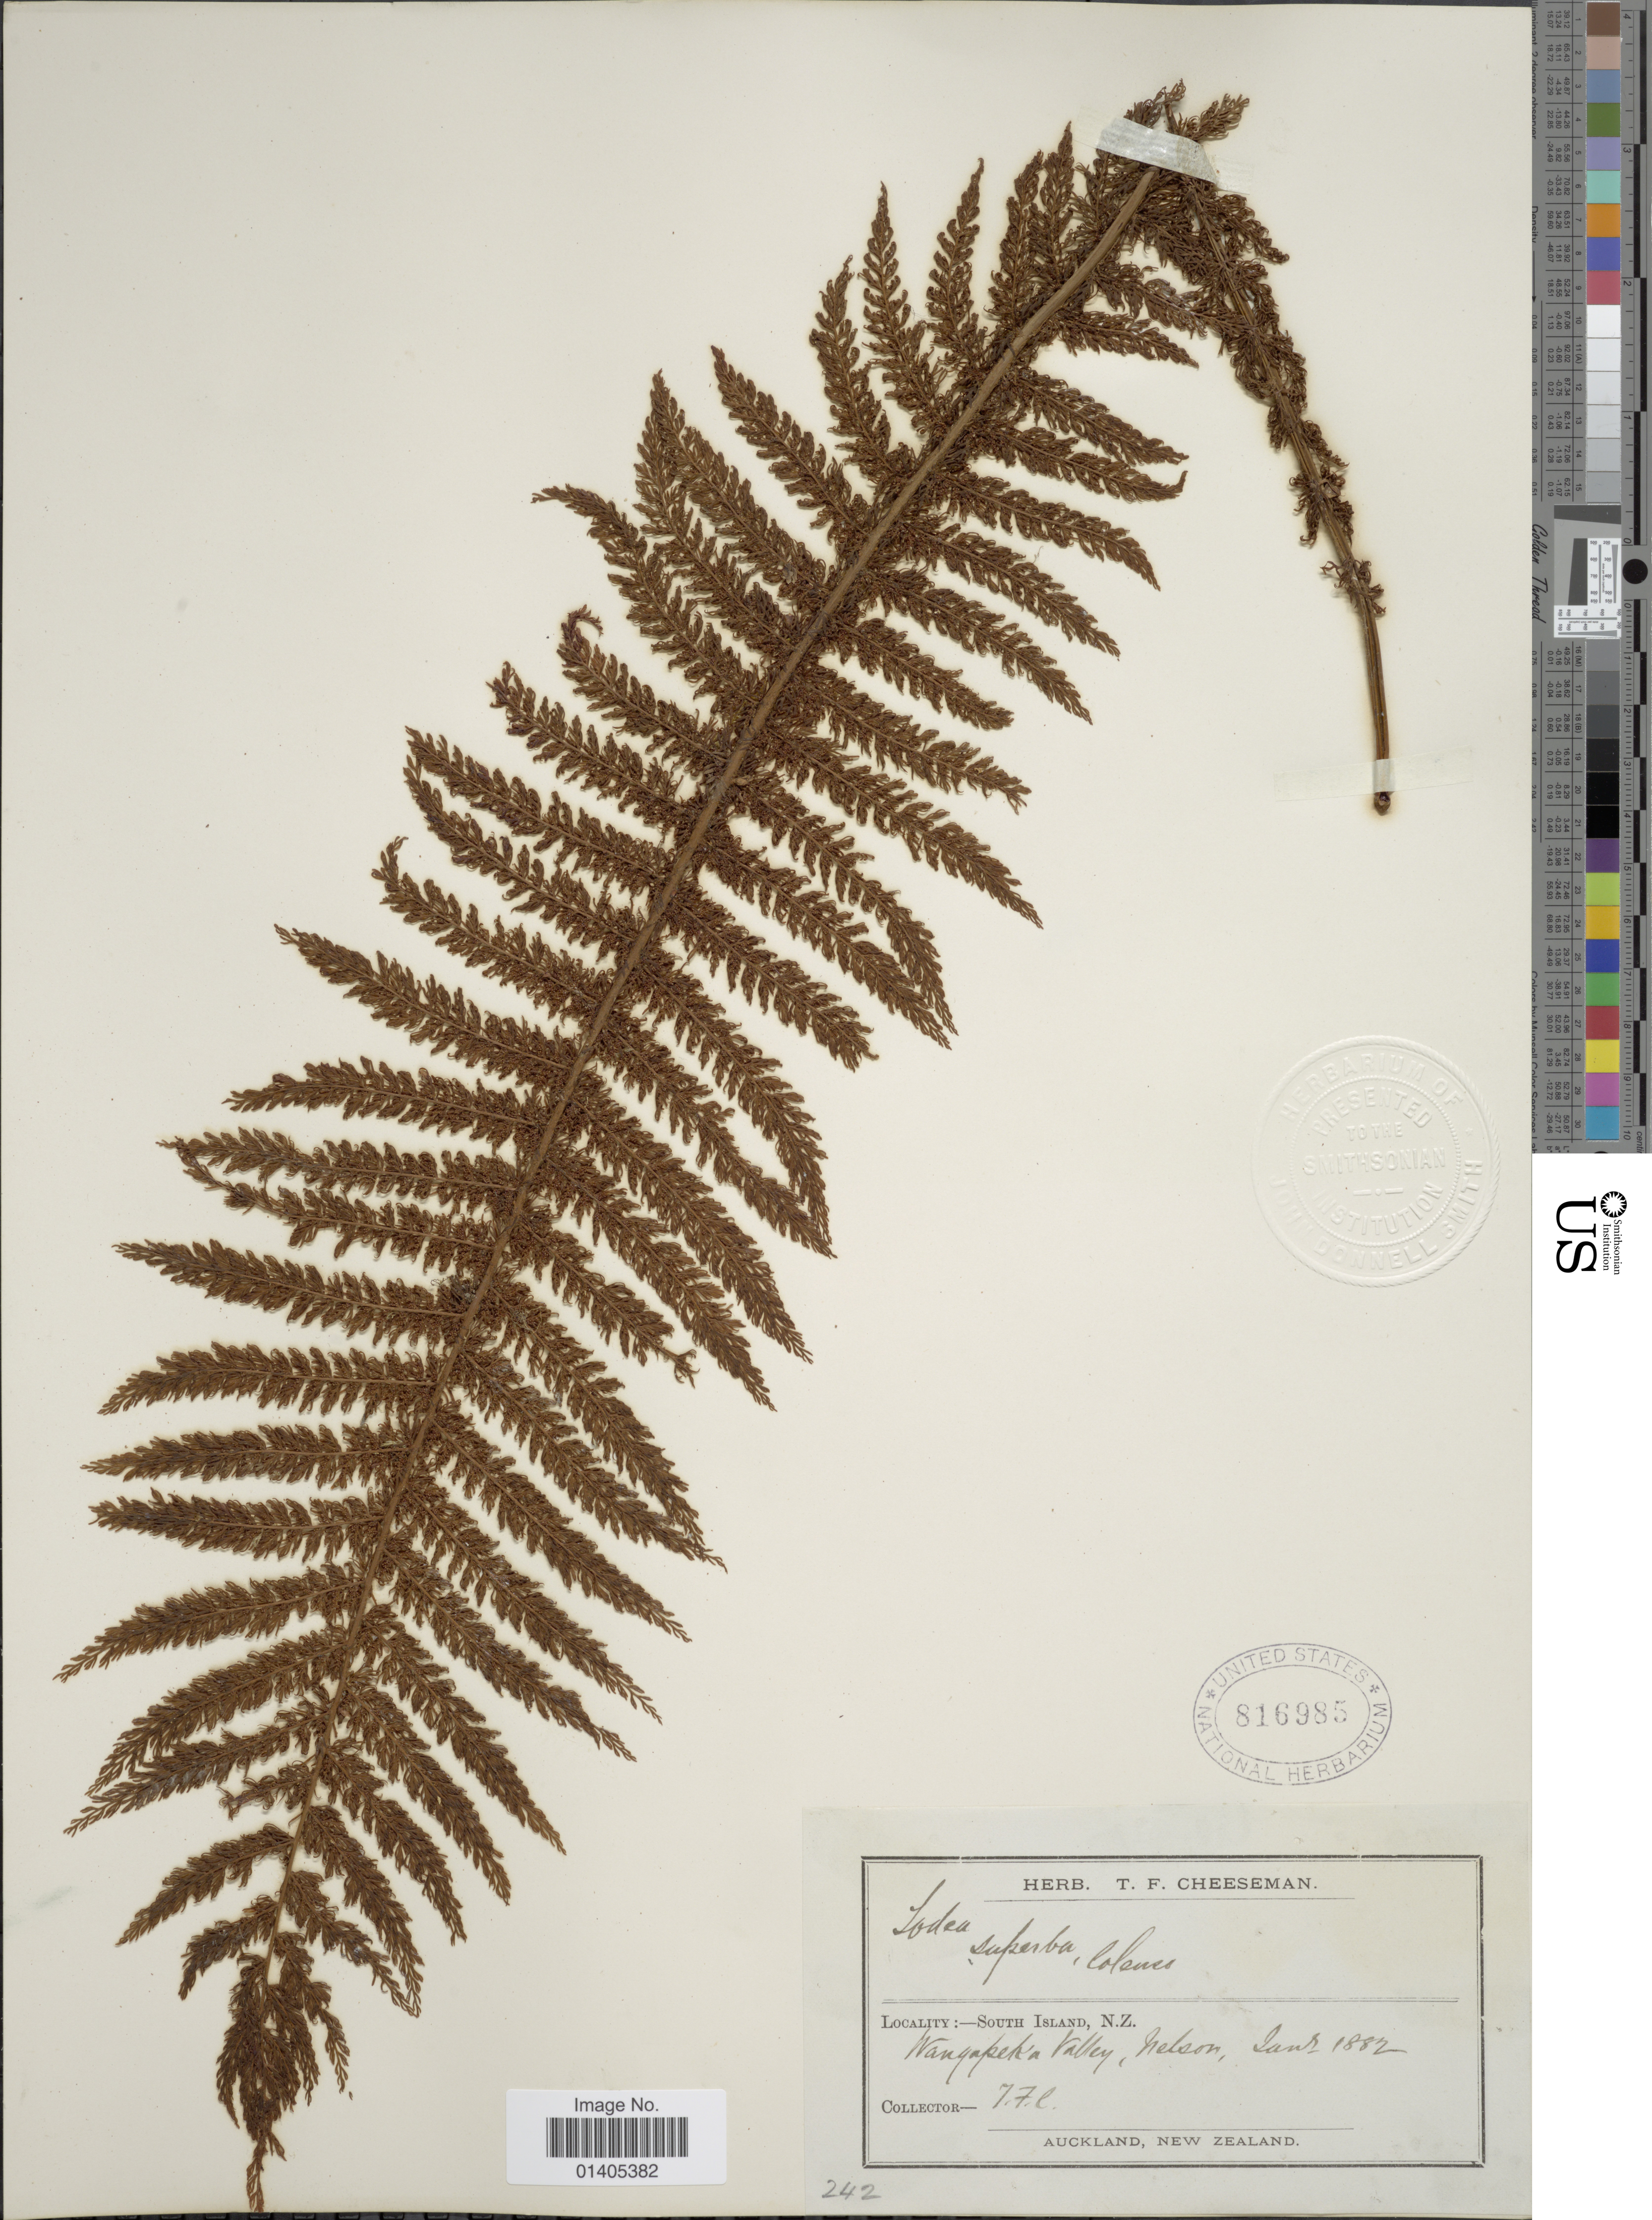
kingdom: Plantae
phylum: Tracheophyta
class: Polypodiopsida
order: Osmundales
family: Osmundaceae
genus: Leptopteris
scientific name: Leptopteris superba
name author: (Colenso) C. Presl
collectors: T. F. Cheeseman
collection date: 1882-01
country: New Zealand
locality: North Island, Wangapeka Valley, Nelson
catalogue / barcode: US 816985